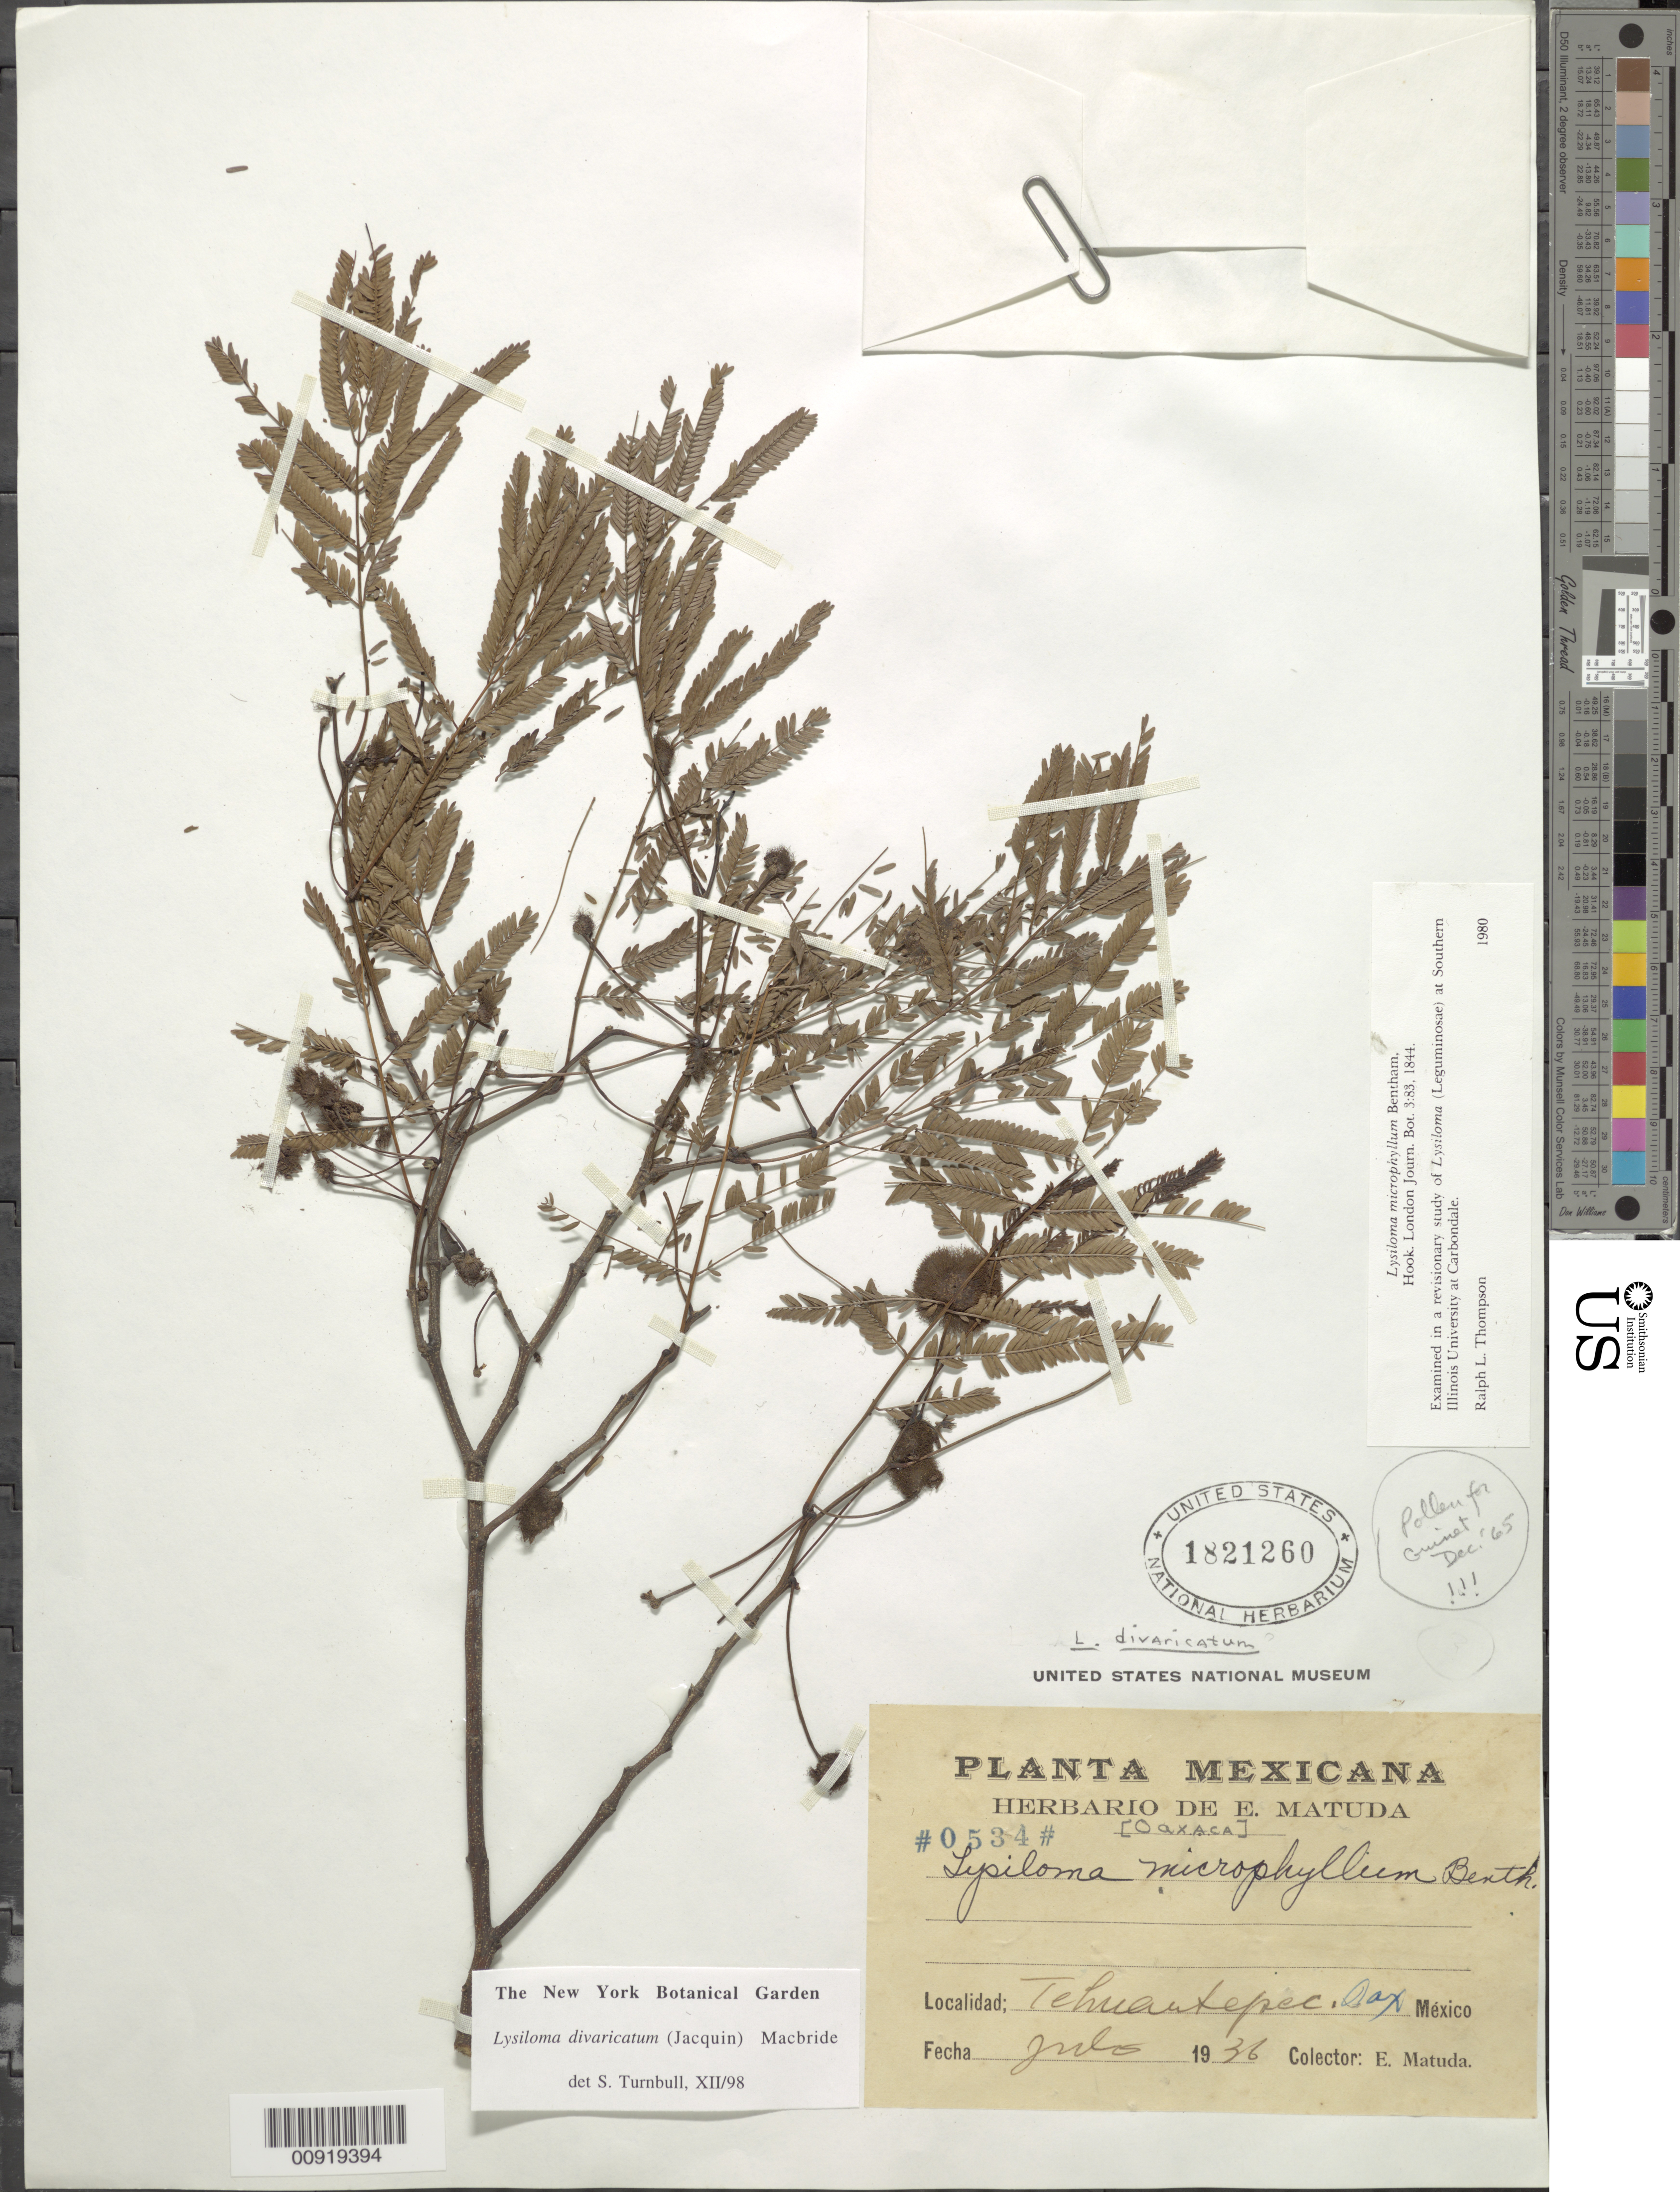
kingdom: Plantae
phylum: Tracheophyta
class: Magnoliopsida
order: Fabales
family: Fabaceae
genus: Lysiloma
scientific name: Lysiloma divaricatum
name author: (Jacq.) J.F. Macbr.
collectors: E. Matuda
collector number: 0534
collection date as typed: Jul 1936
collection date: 1936-07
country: Mexico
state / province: Oaxaca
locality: Tehuantepec, Oaxaca.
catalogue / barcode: US 1821260